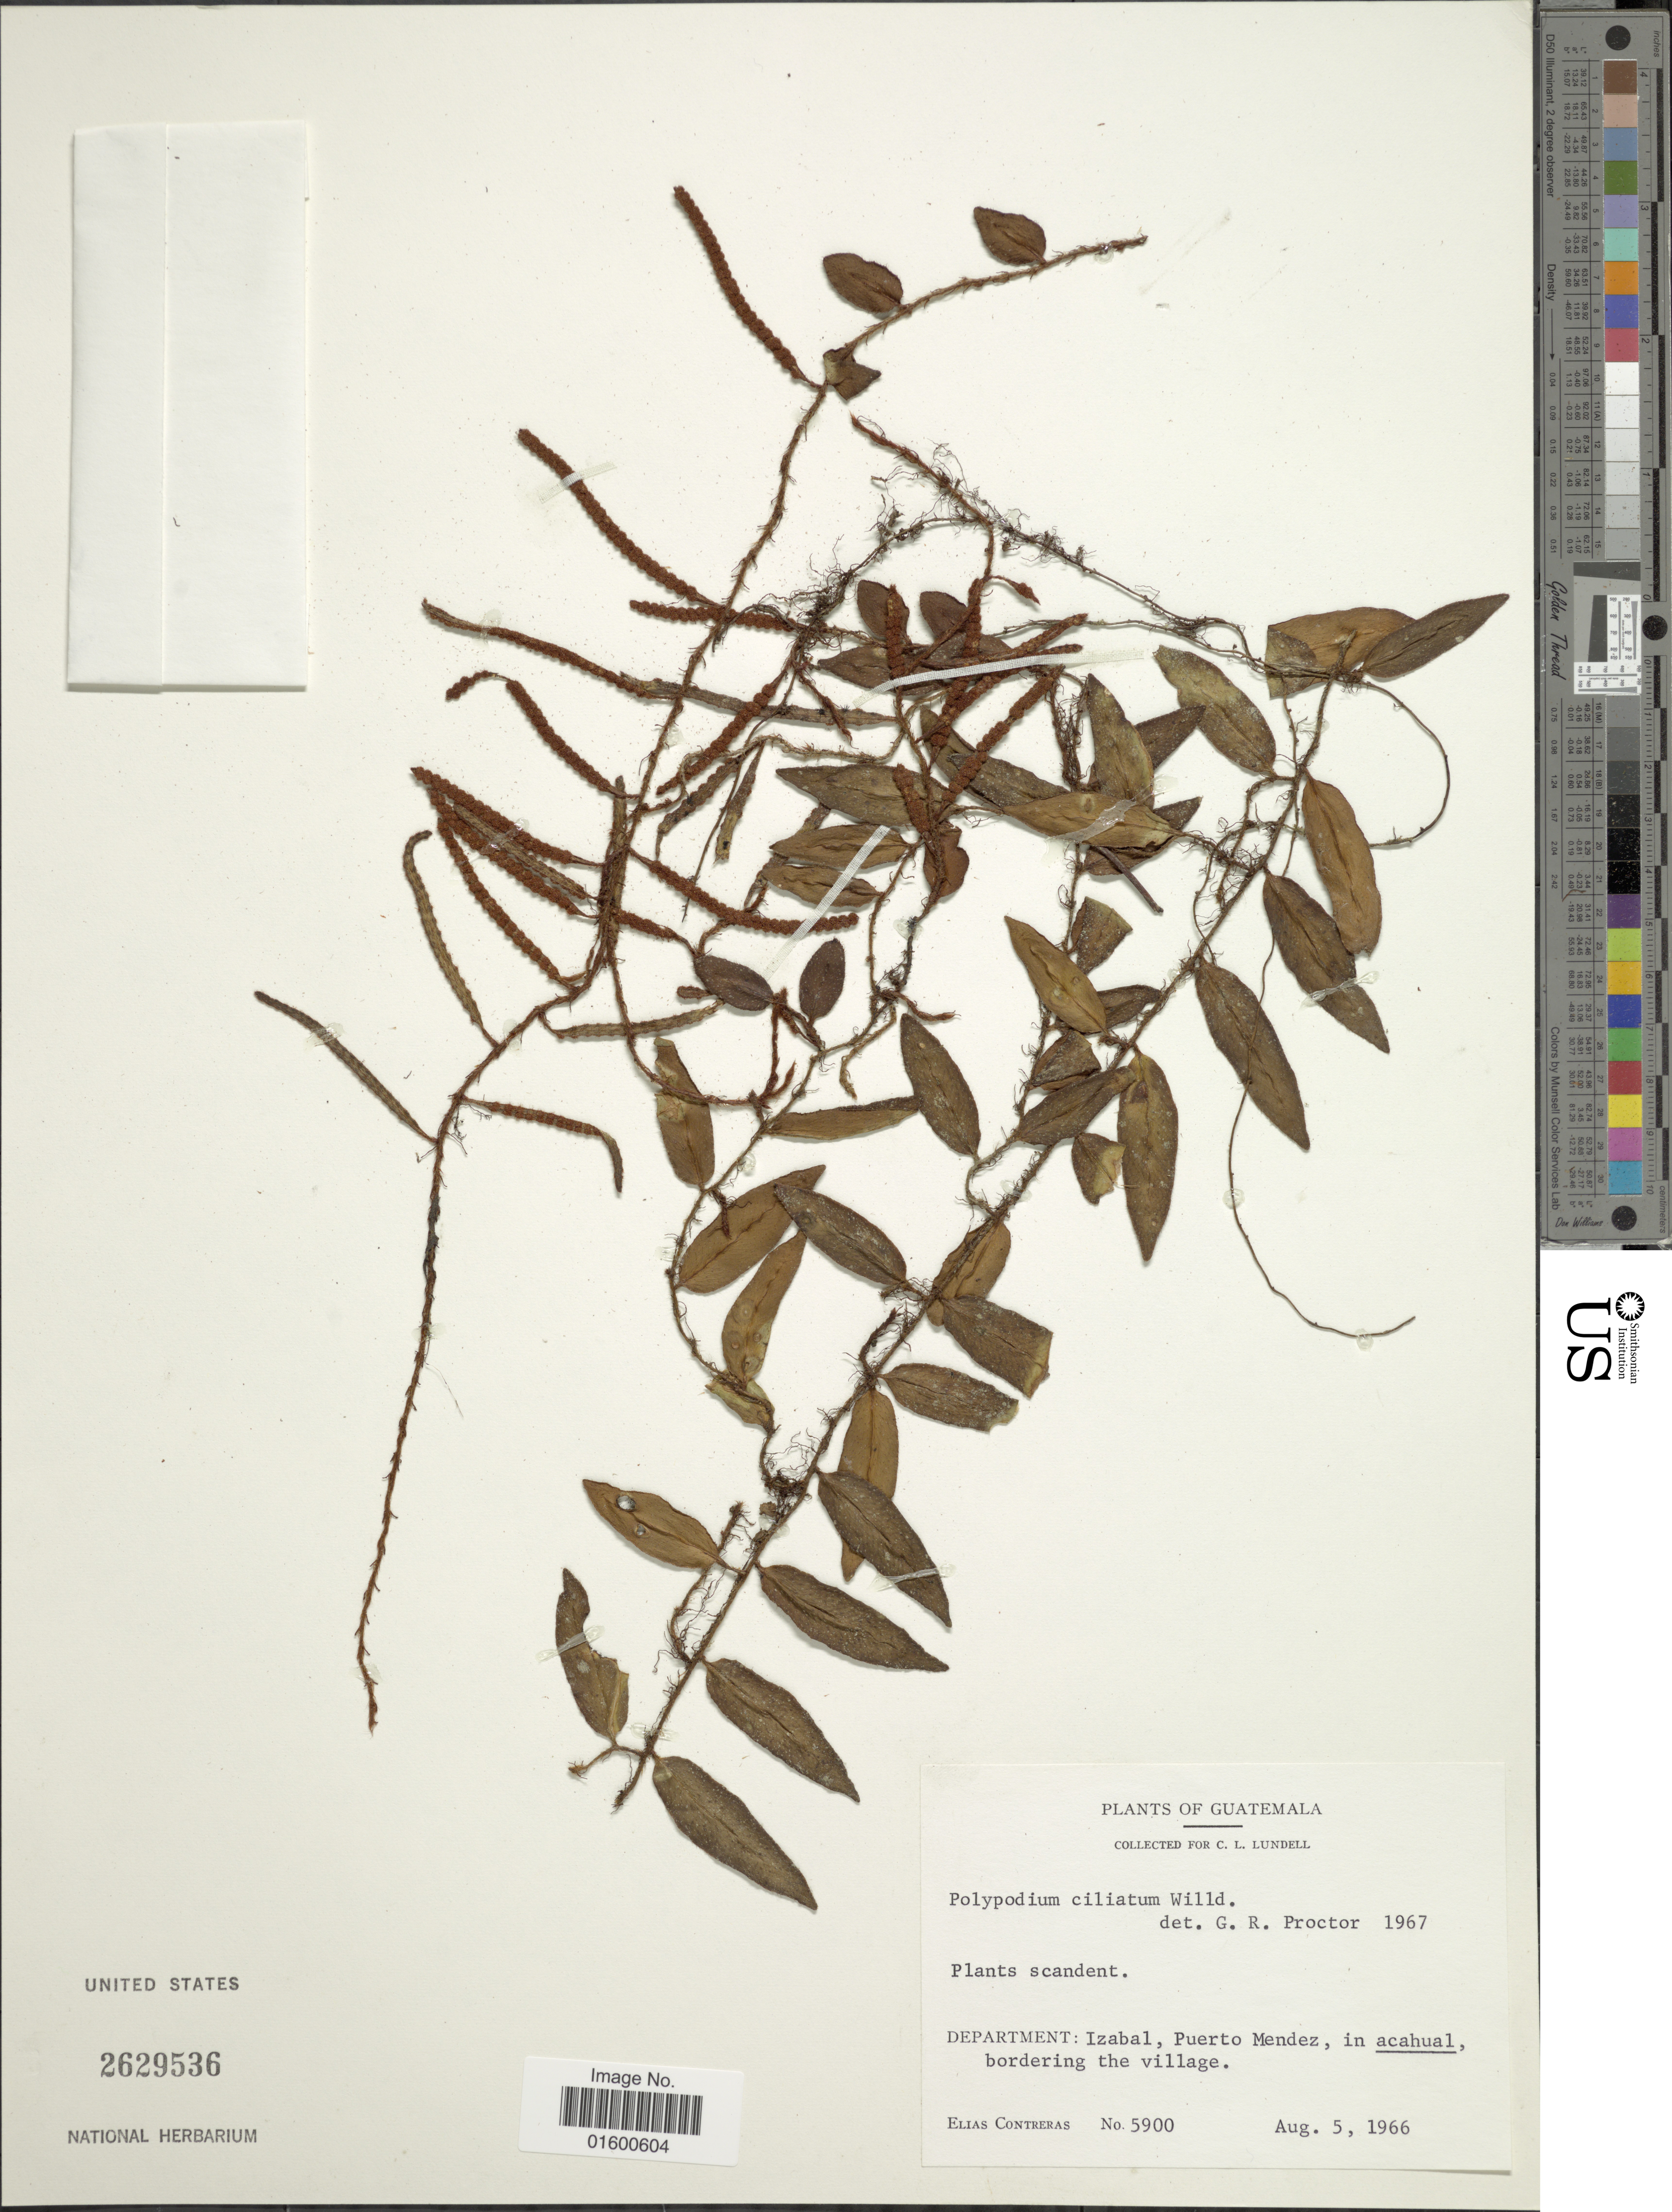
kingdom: Plantae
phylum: Tracheophyta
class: Polypodiopsida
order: Polypodiales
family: Polypodiaceae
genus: Microgramma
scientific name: Microgramma reptans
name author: (Cav.) A.R. Sm.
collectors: E. Contreras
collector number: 5900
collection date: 1966-08-05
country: Guatemala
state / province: Izabal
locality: Department Izabal, Puerto Mendez, in acahual, bordering the village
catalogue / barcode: US 2629536